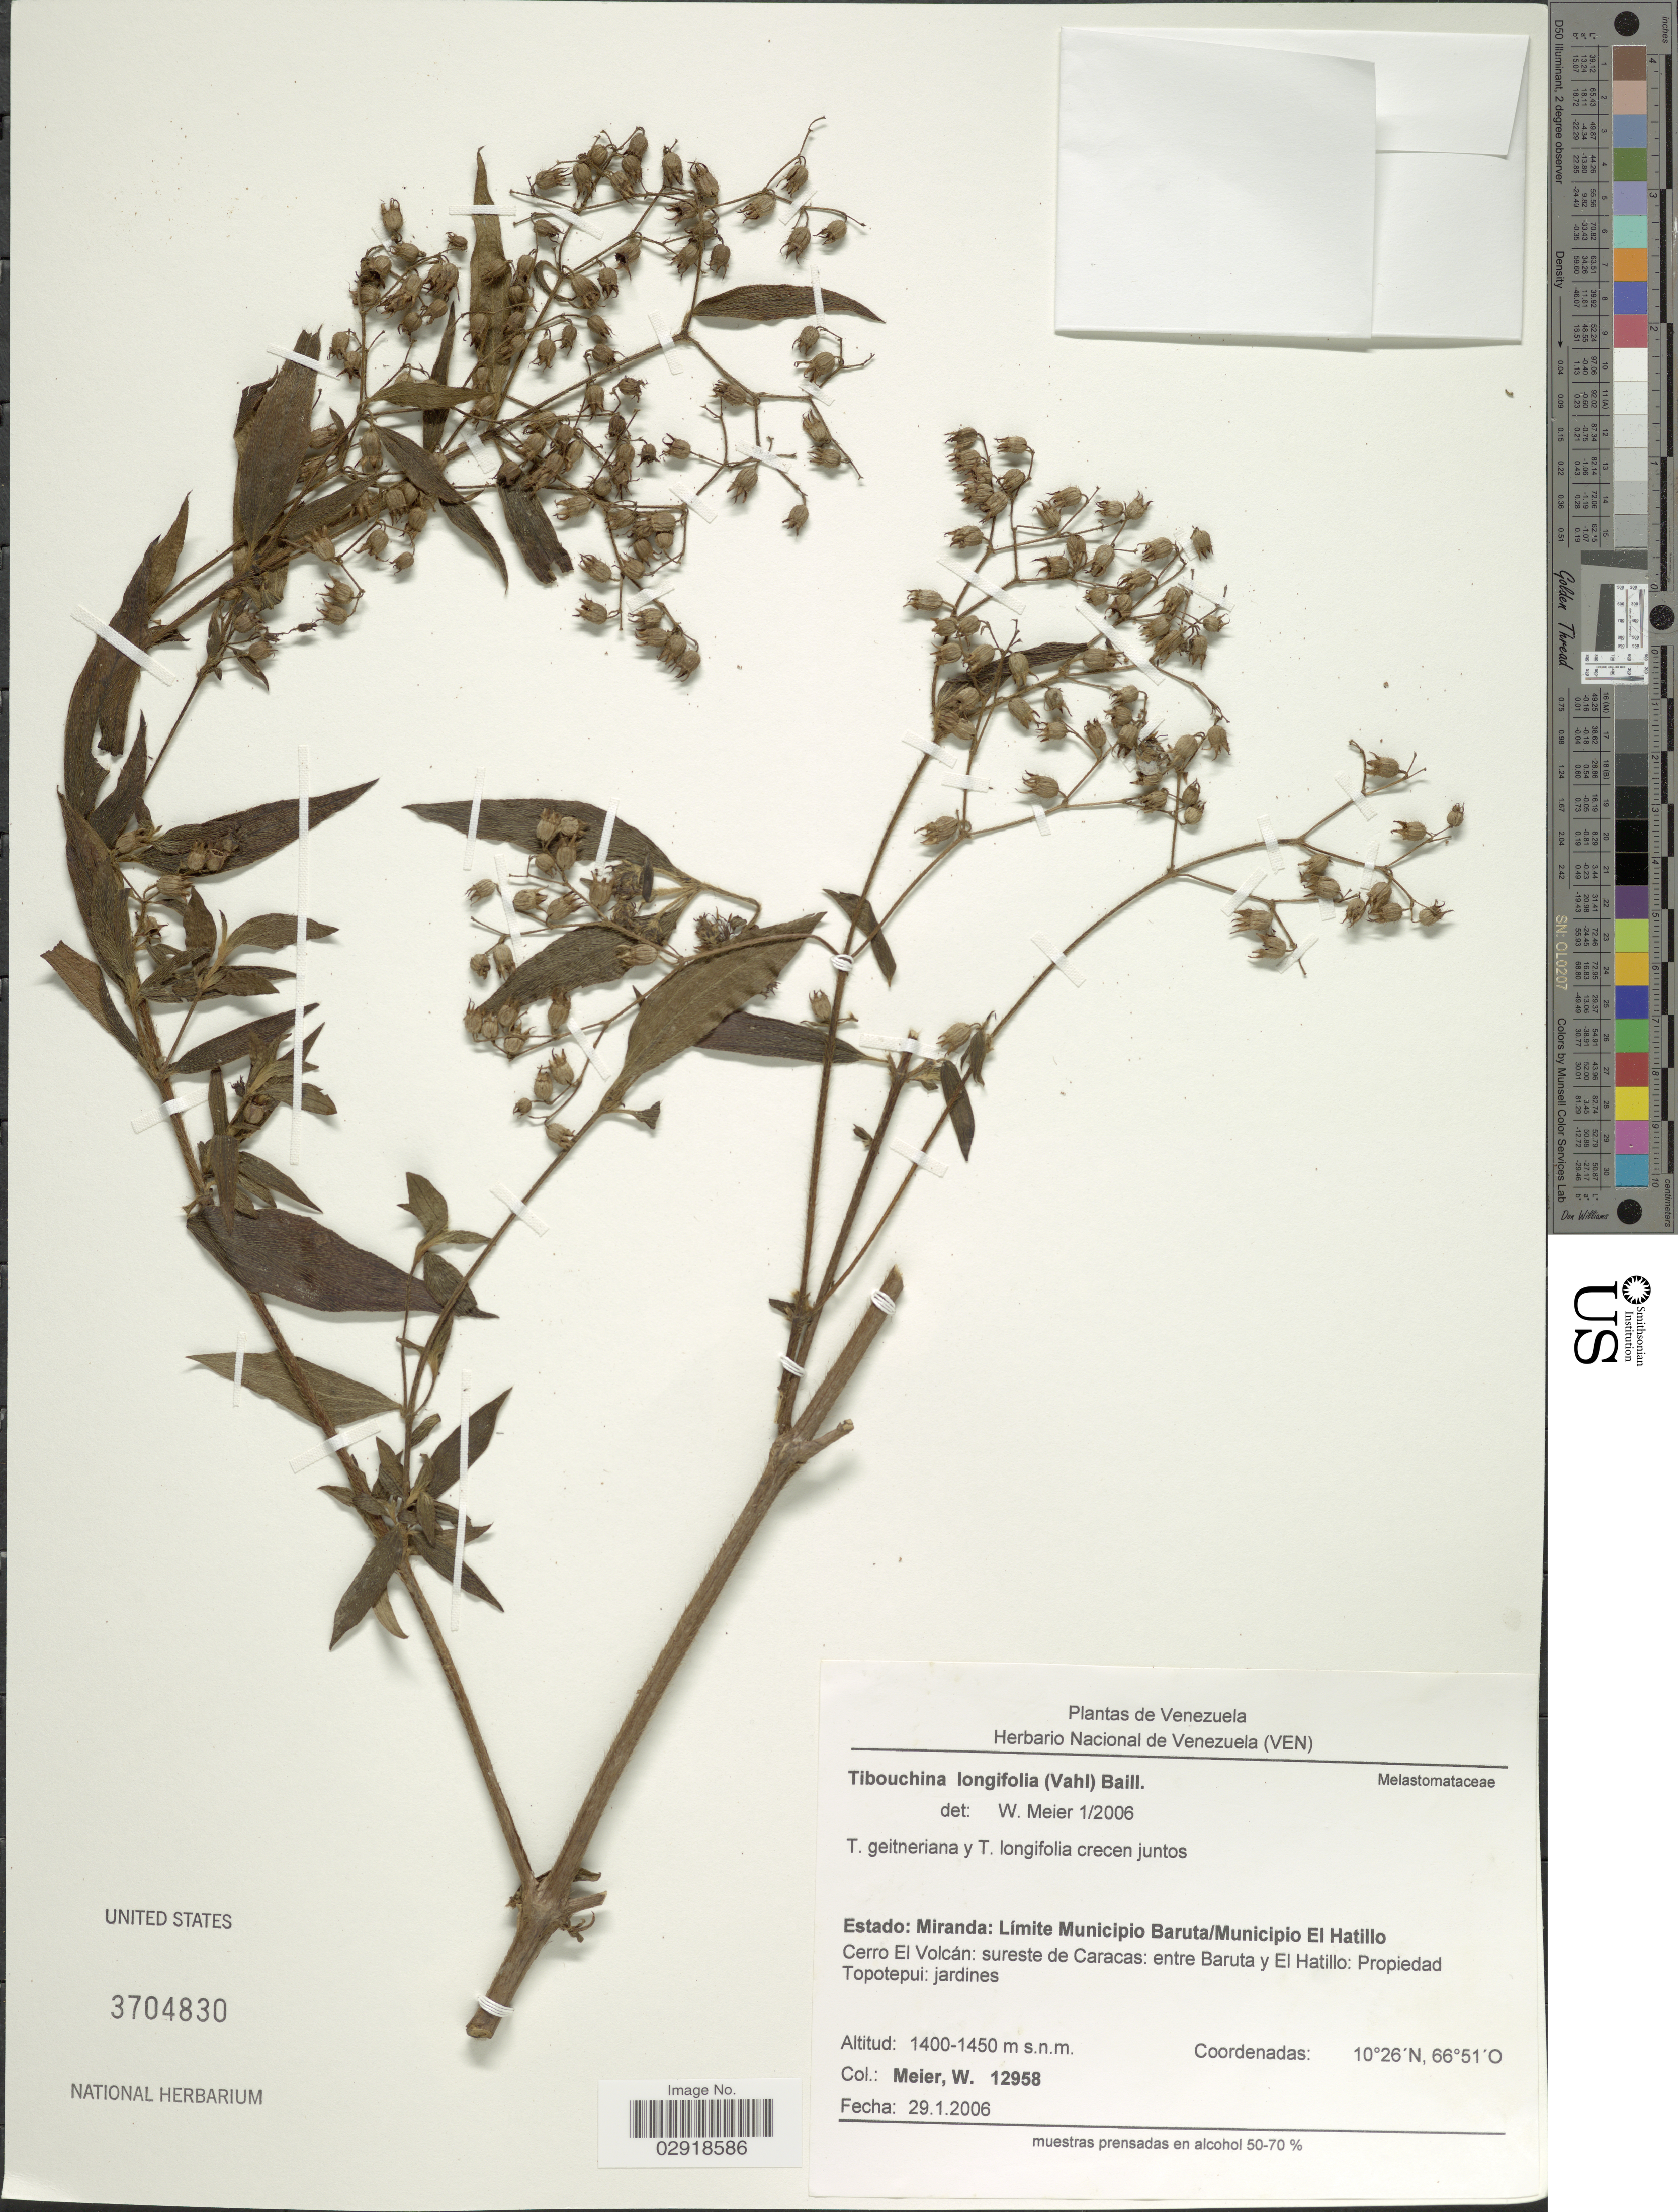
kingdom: Plantae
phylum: Tracheophyta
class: Magnoliopsida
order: Myrtales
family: Melastomataceae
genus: Chaetogastra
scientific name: Chaetogastra longifolia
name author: (Vahl) DC.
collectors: W. Meier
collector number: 12958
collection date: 2006-01-29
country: Venezuela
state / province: Miranda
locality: Límite Municipio Baruta/Municipio El Hatillo. Cerro El Volcán: sureste de Caracas: entre Baruta y El Hatillo: Propiedad Topotepui: jardines.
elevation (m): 1400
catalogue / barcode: US 3704830